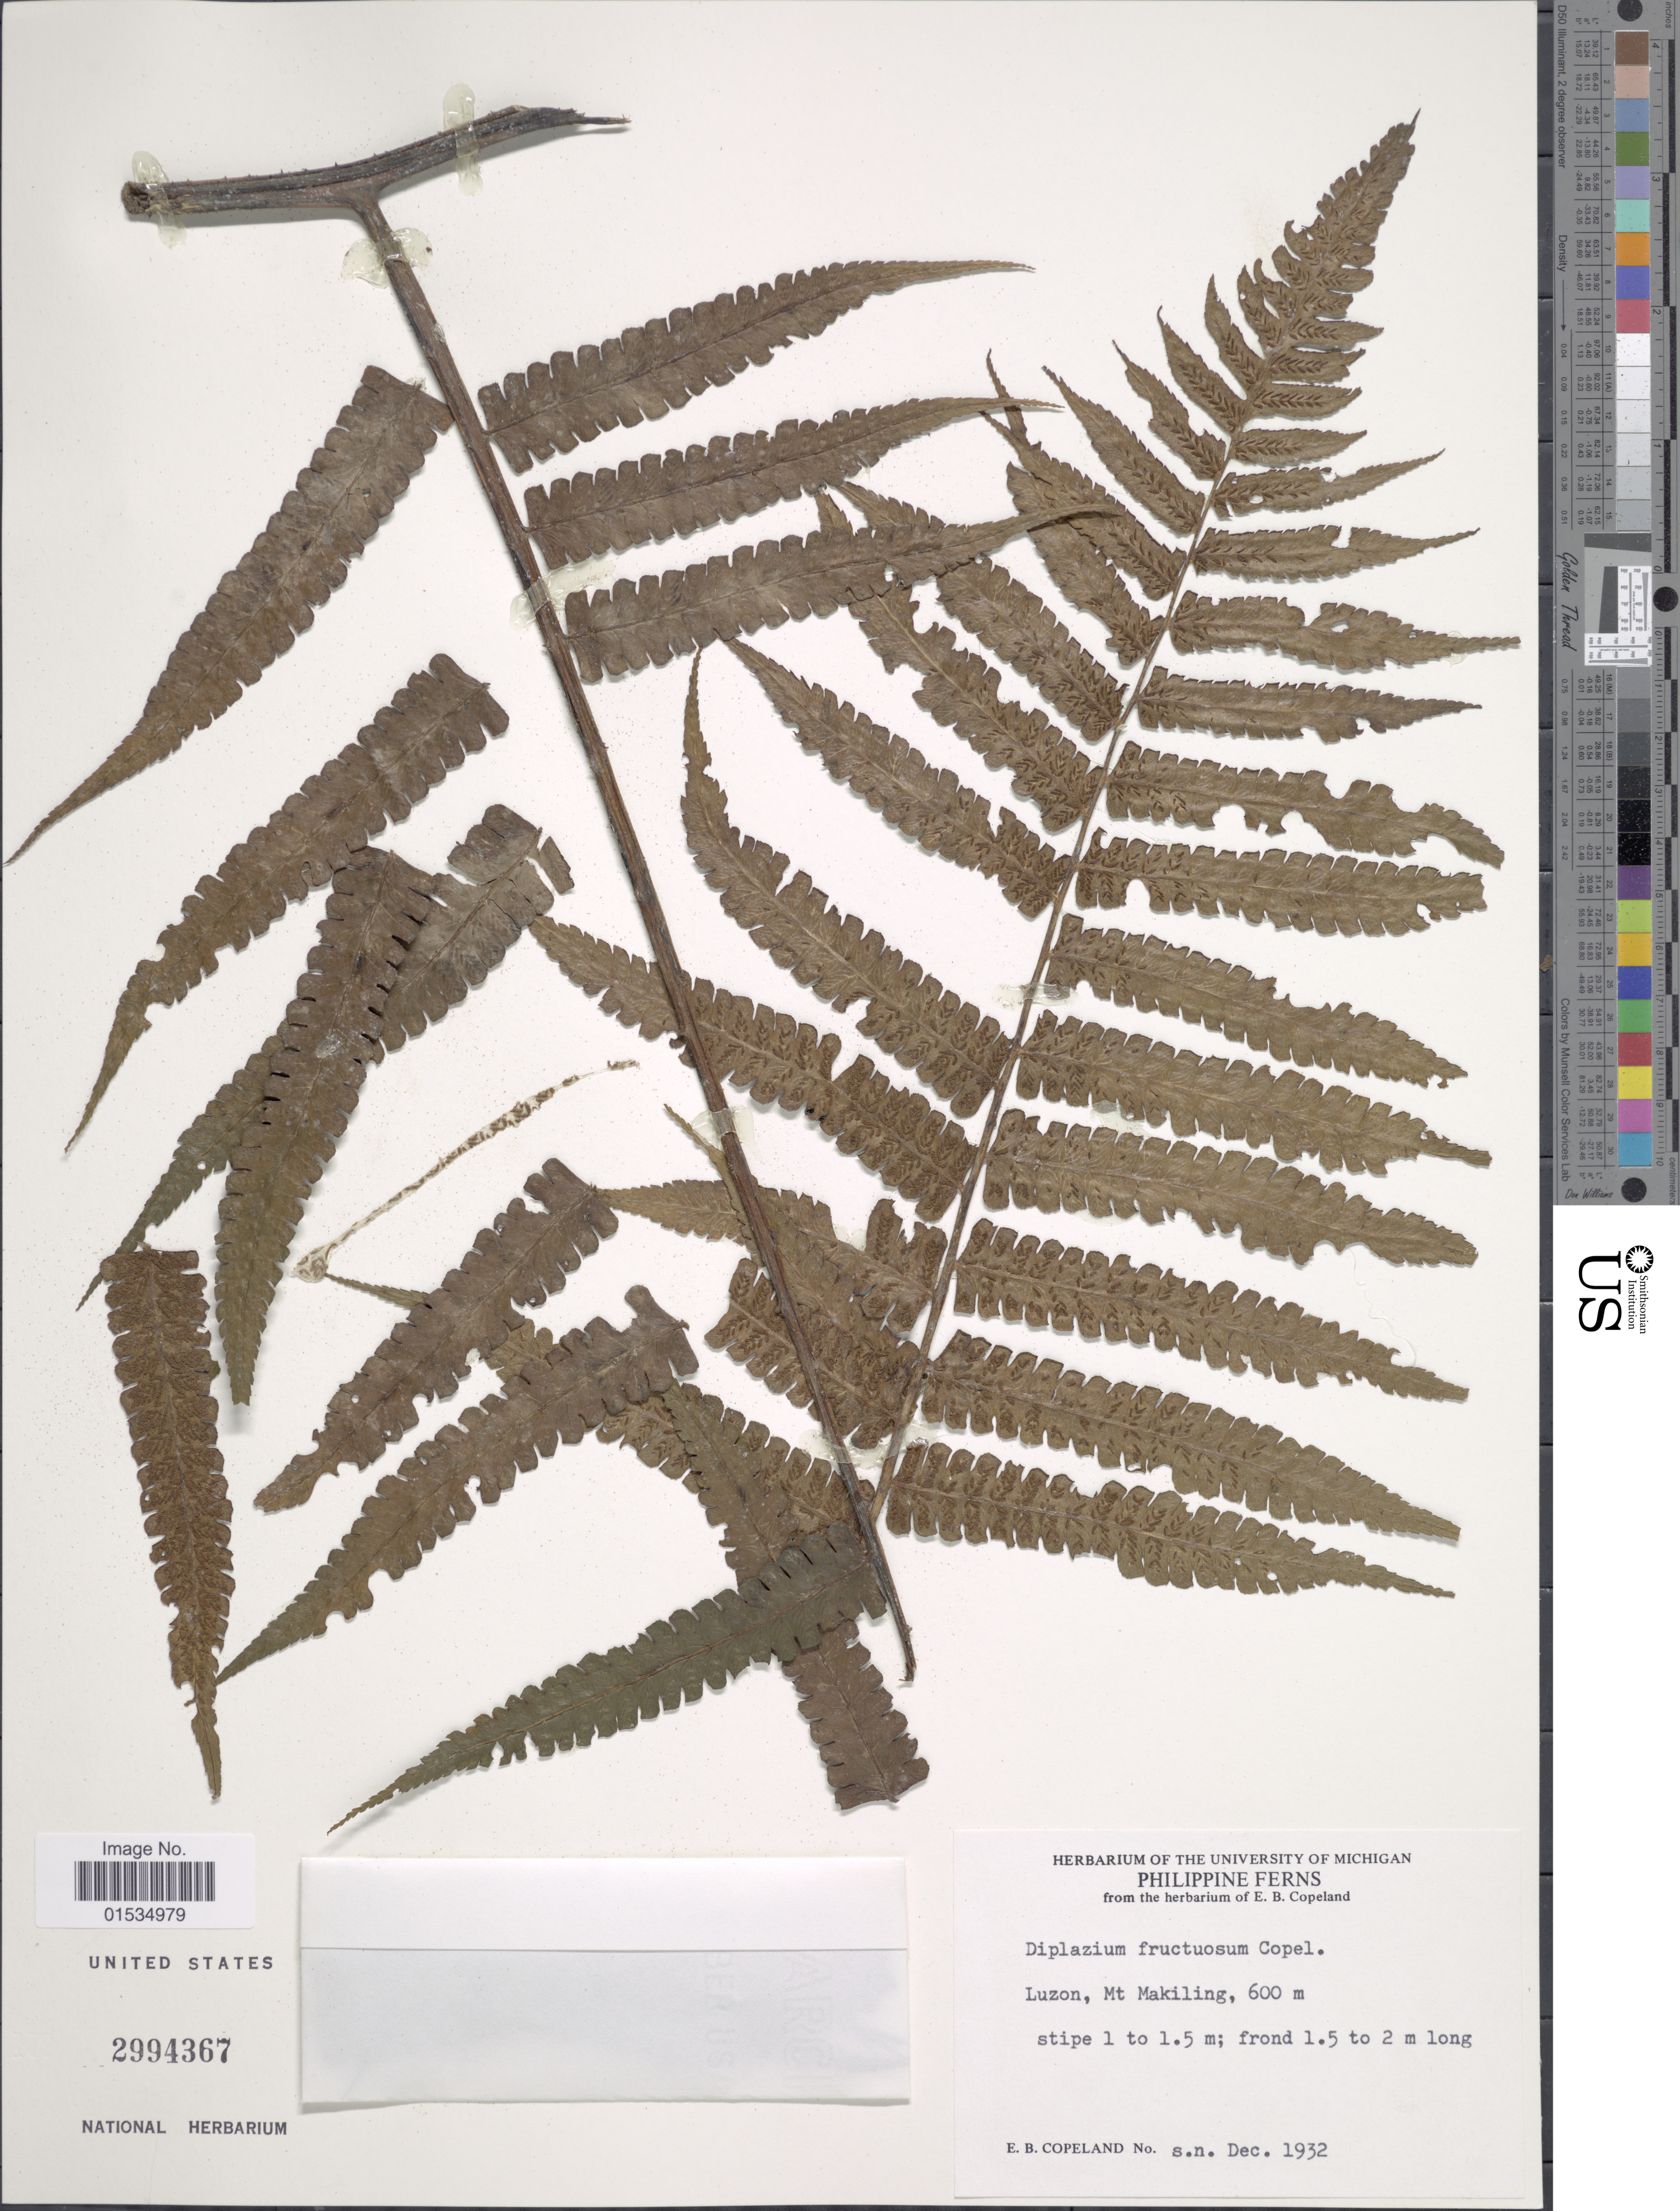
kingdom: Plantae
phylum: Tracheophyta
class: Polypodiopsida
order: Polypodiales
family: Athyriaceae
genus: Diplazium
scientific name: Diplazium fructuosum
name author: Copel.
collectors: E. B. Copeland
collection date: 1932-12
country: Philippines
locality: Luzon, Mt. Makiling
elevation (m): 600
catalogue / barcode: US 2994367